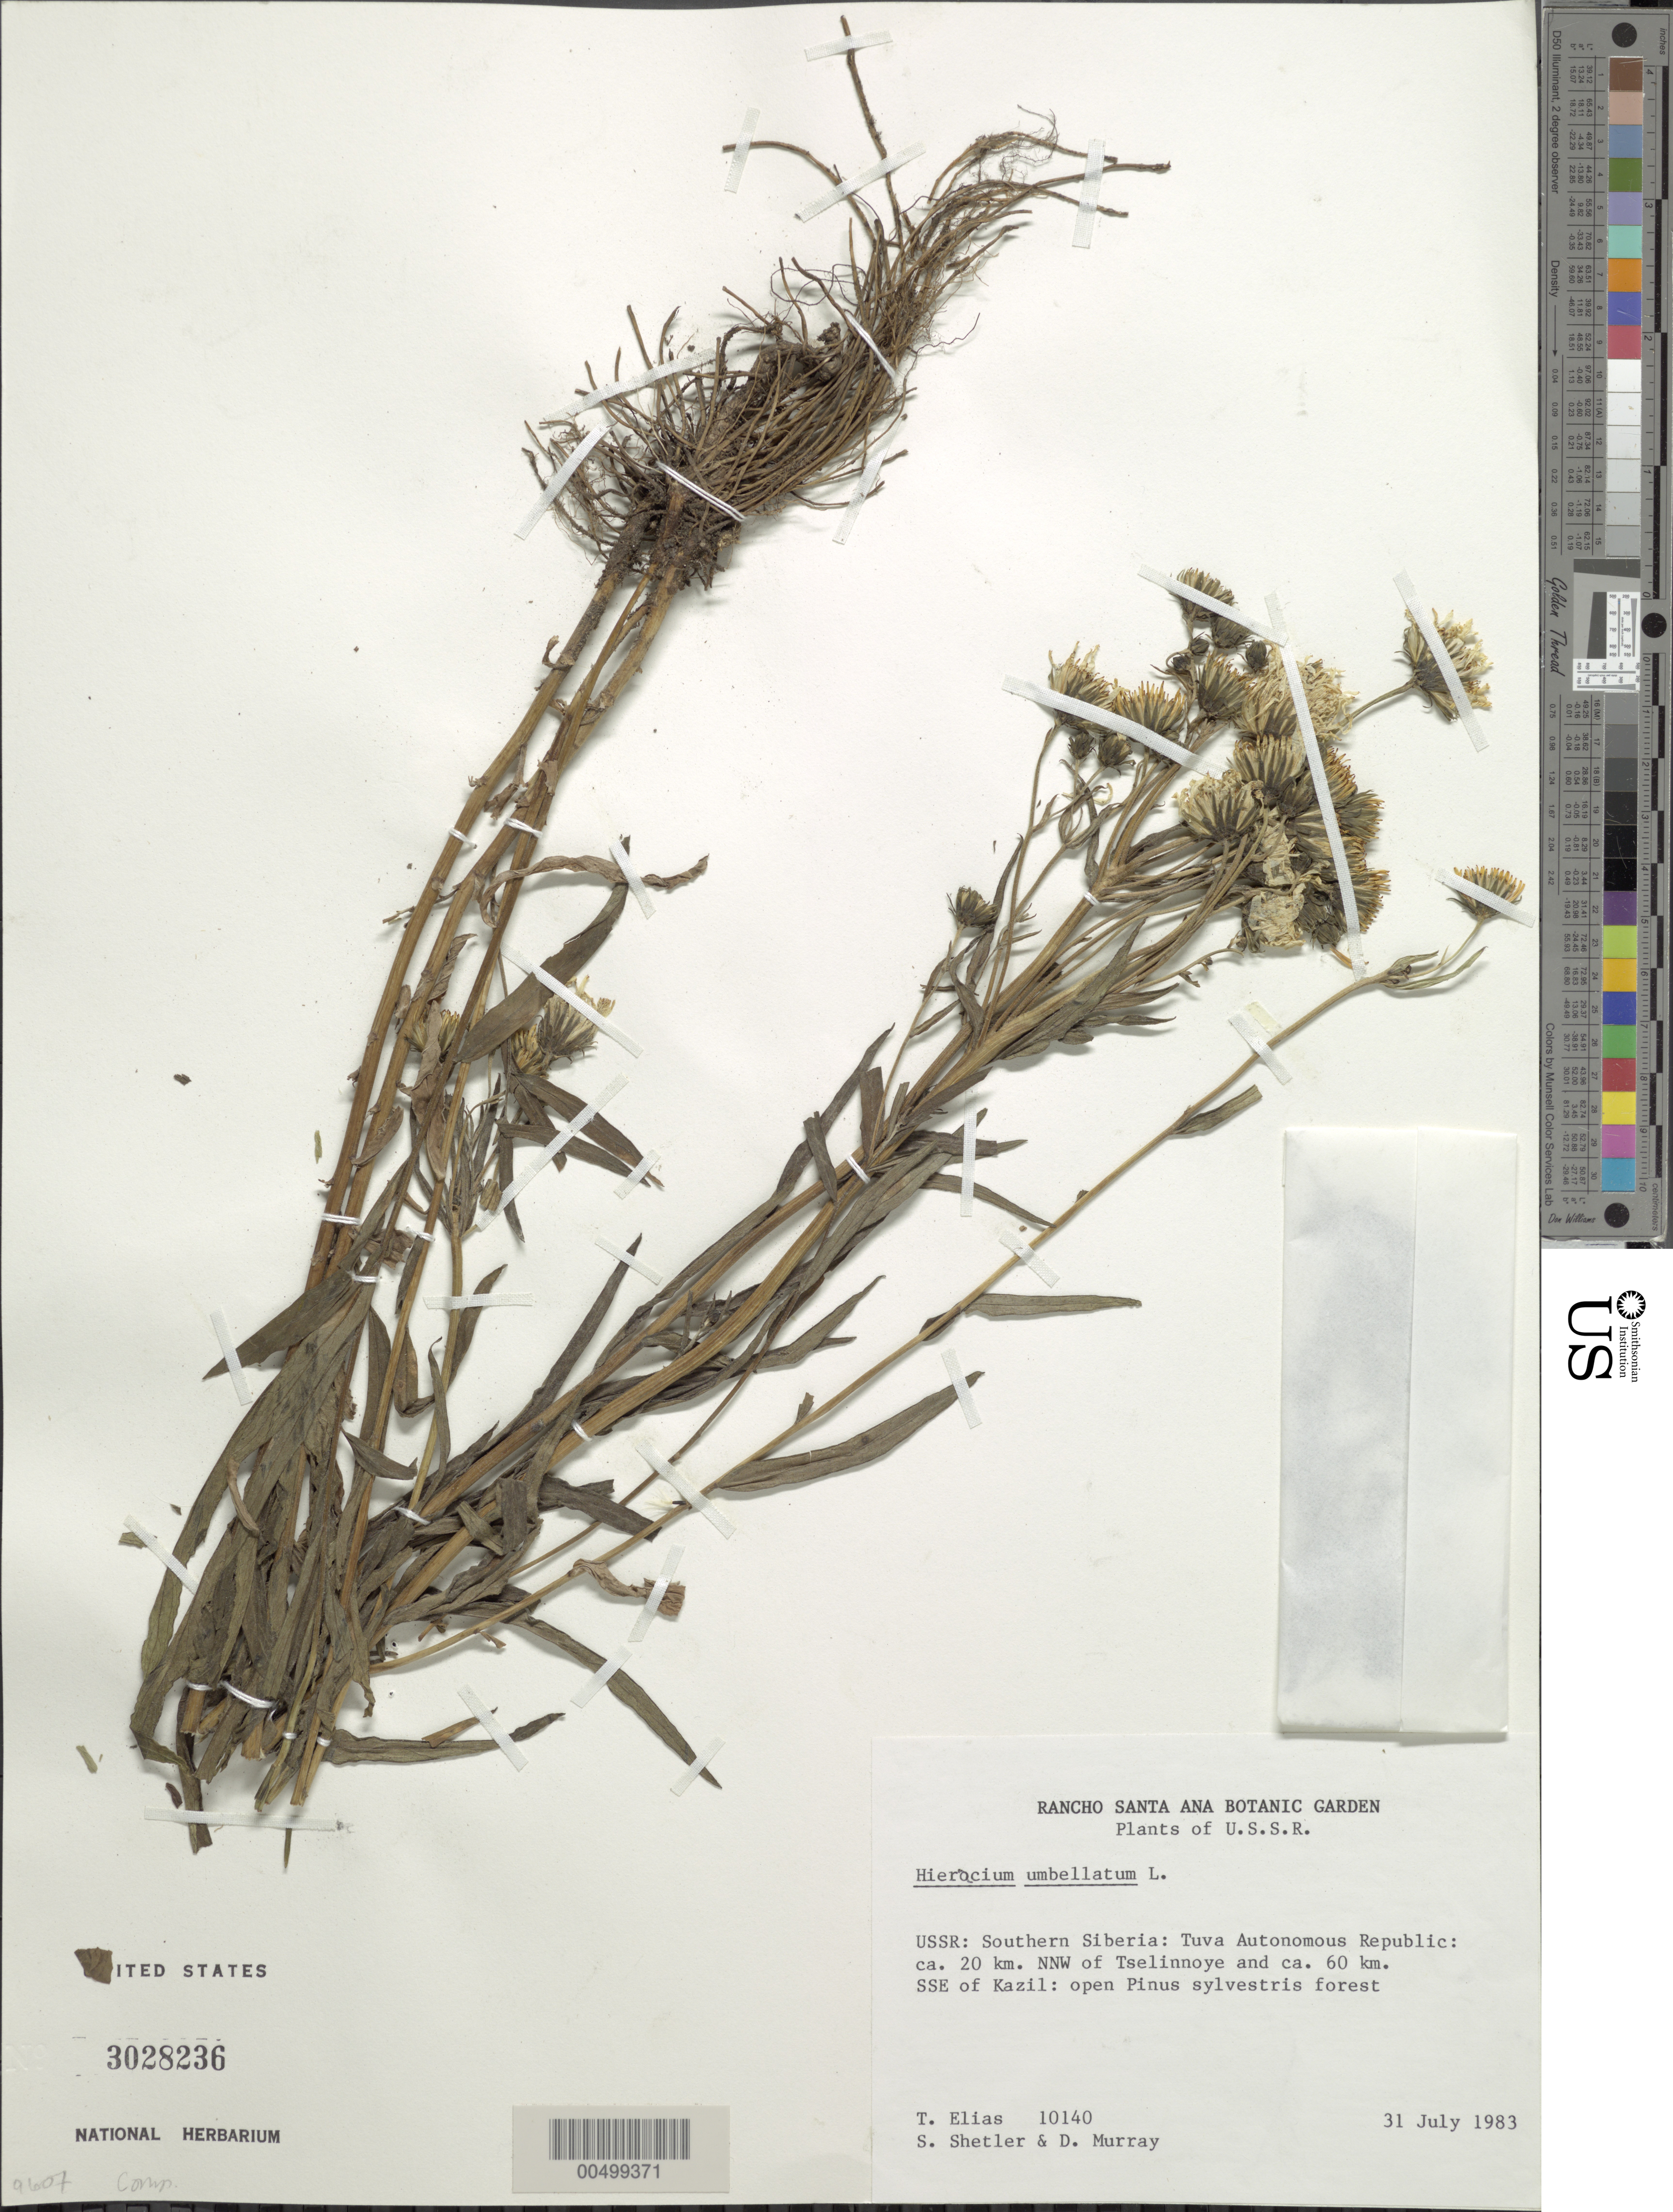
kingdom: Plantae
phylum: Tracheophyta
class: Magnoliopsida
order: Asterales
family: Asteraceae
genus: Hieracium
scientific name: Hieracium umbellatum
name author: L.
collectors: T. Elias, S. Shetler & D. F. Murray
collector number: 10140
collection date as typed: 31 Jul 1983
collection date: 1983-07-31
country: Russian Federation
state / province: Tuva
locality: ca. 20 km NNW of Tselinnoye and ca. 60 km SSE of Kazil [Kyzyl]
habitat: open Pinus sylvestris forest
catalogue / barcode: US 3028236